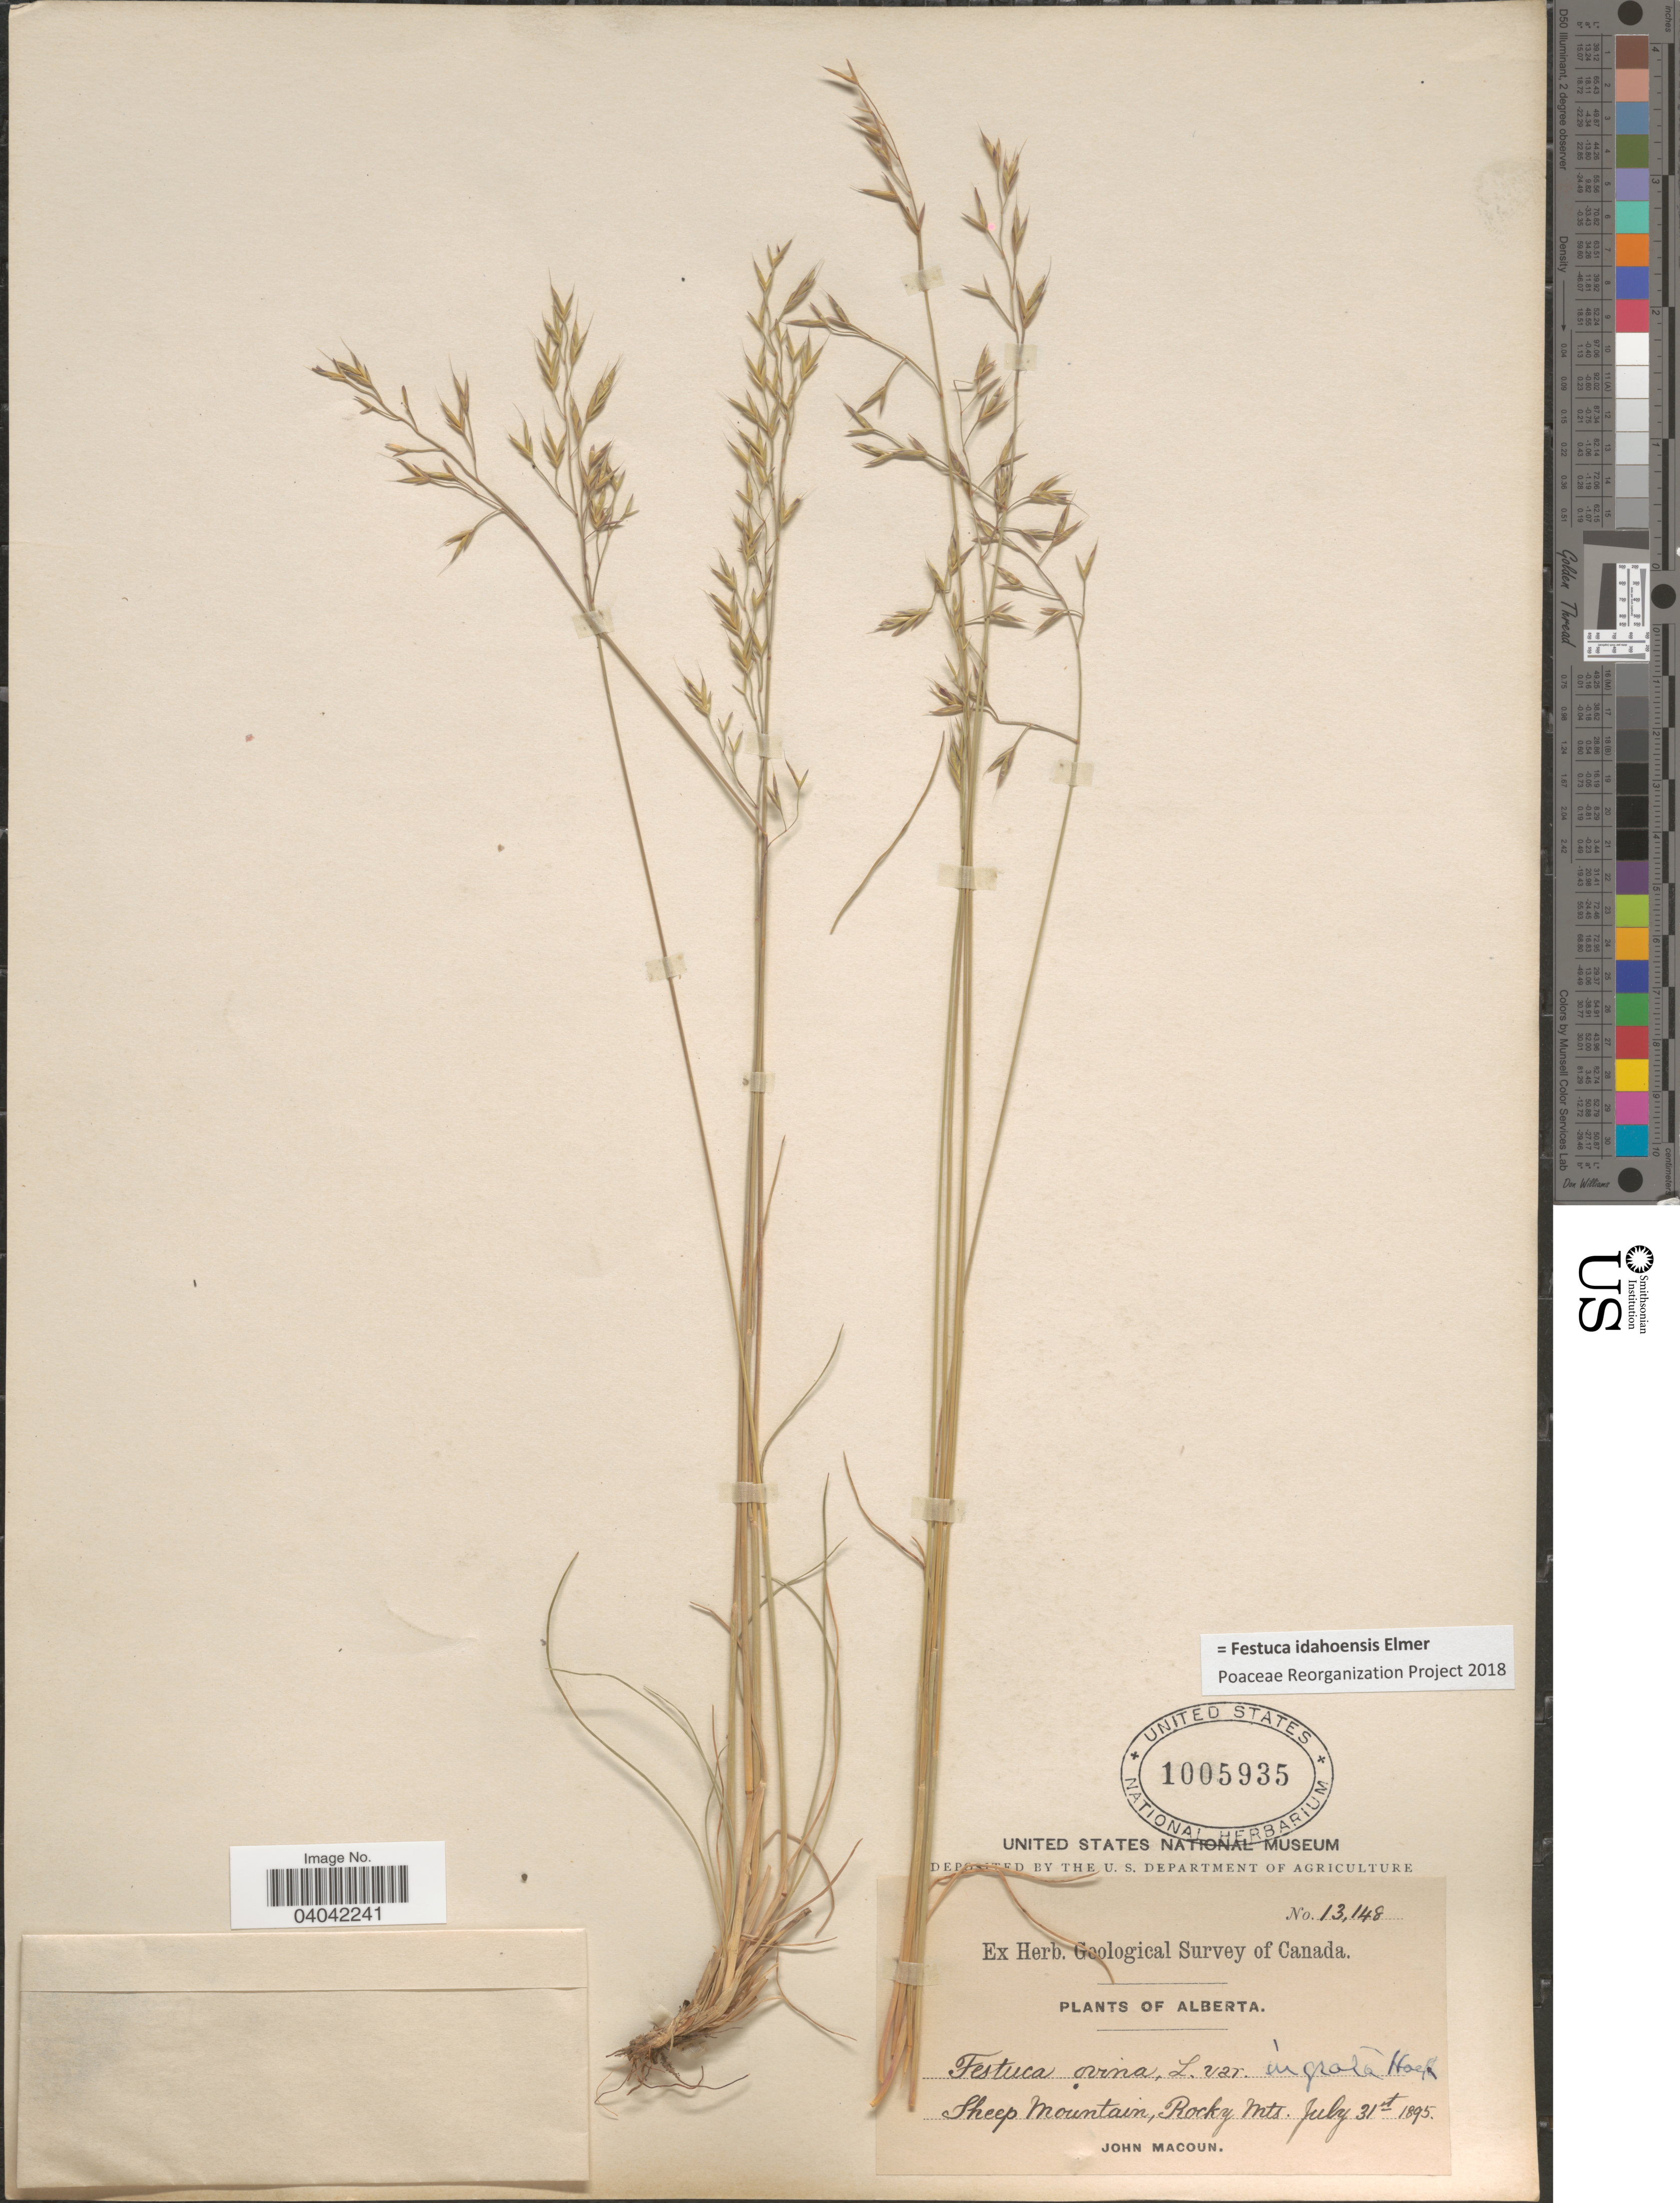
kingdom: Plantae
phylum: Tracheophyta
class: Liliopsida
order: Poales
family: Poaceae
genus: Festuca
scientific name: Festuca idahoensis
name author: Elmer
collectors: J. Macoun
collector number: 13148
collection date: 1895-07-31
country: Canada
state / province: Alberta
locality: Sheep Mountain, Rocky Mts.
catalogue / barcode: US 1005935